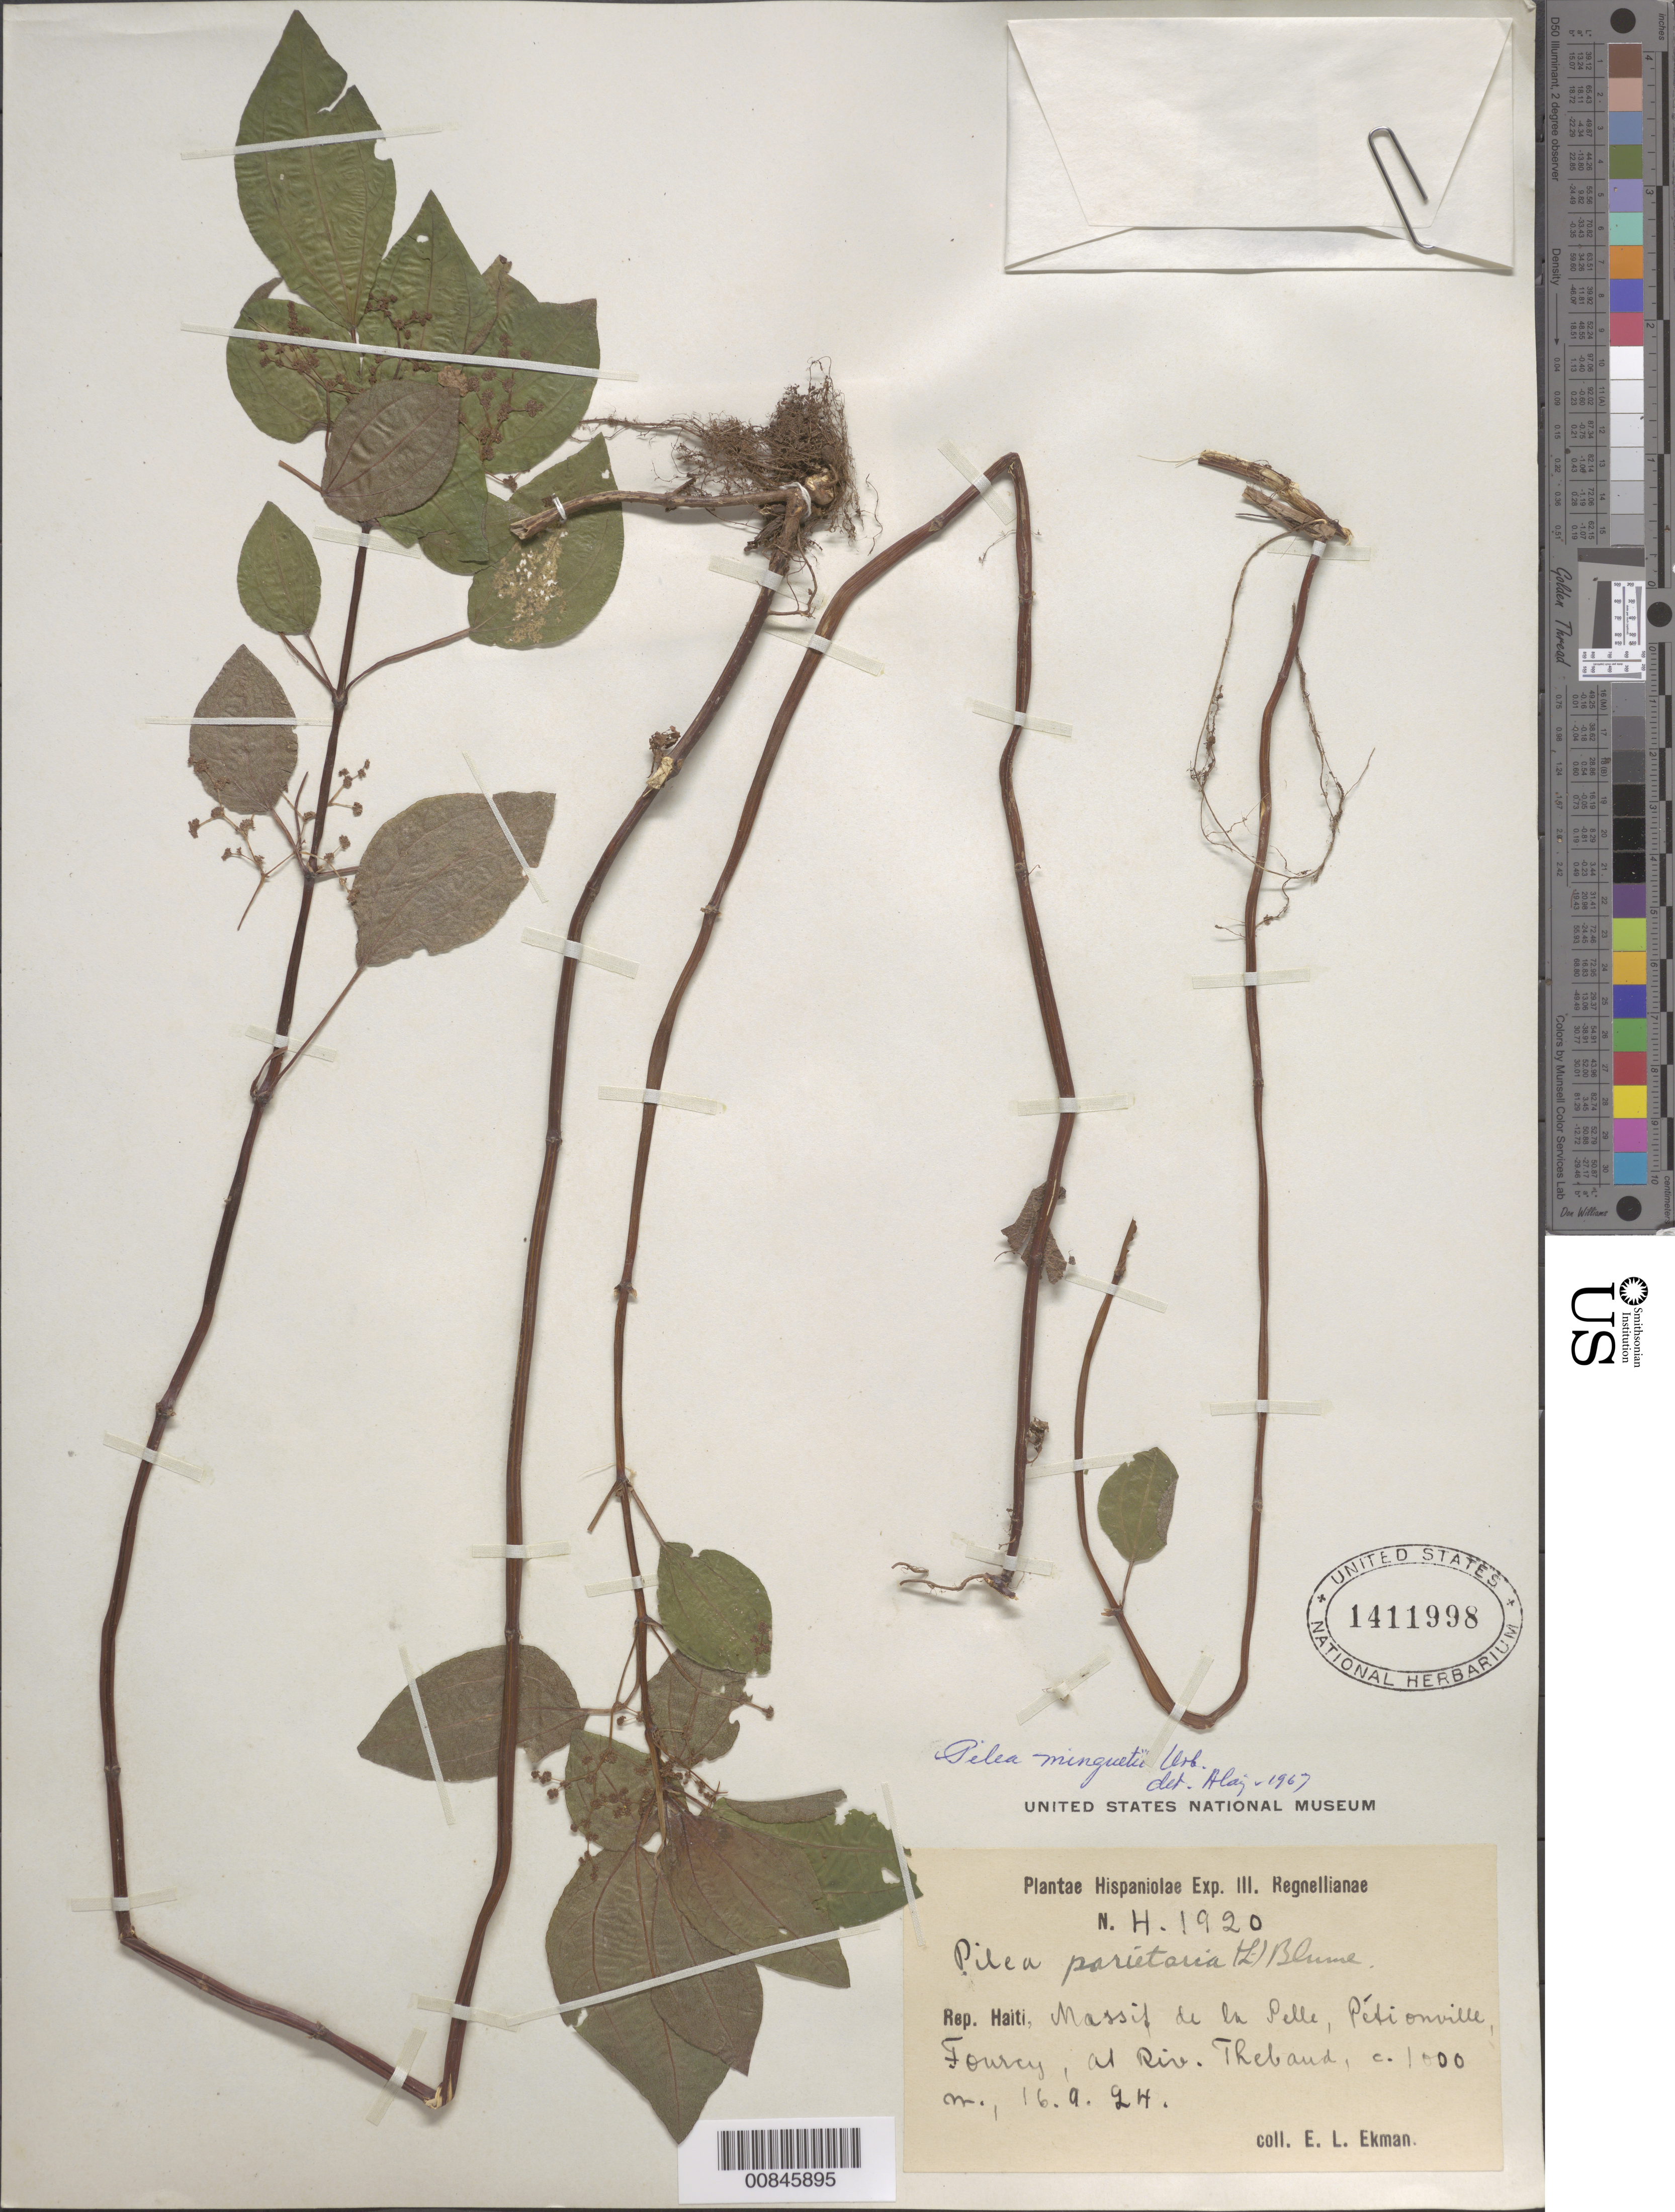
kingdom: Plantae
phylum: Tracheophyta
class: Magnoliopsida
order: Rosales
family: Urticaceae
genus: Pilea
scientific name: Pilea minguetii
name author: Urb.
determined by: Liogier, Alain H.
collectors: E. L. Ekman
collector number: H 1920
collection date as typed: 16 Sep 1924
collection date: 1924-09-16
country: Haiti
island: Hispaniola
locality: Massif de la Selle, Pétionville, Fourcy, Riv. "Thebaud".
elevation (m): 1000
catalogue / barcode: US 1411998